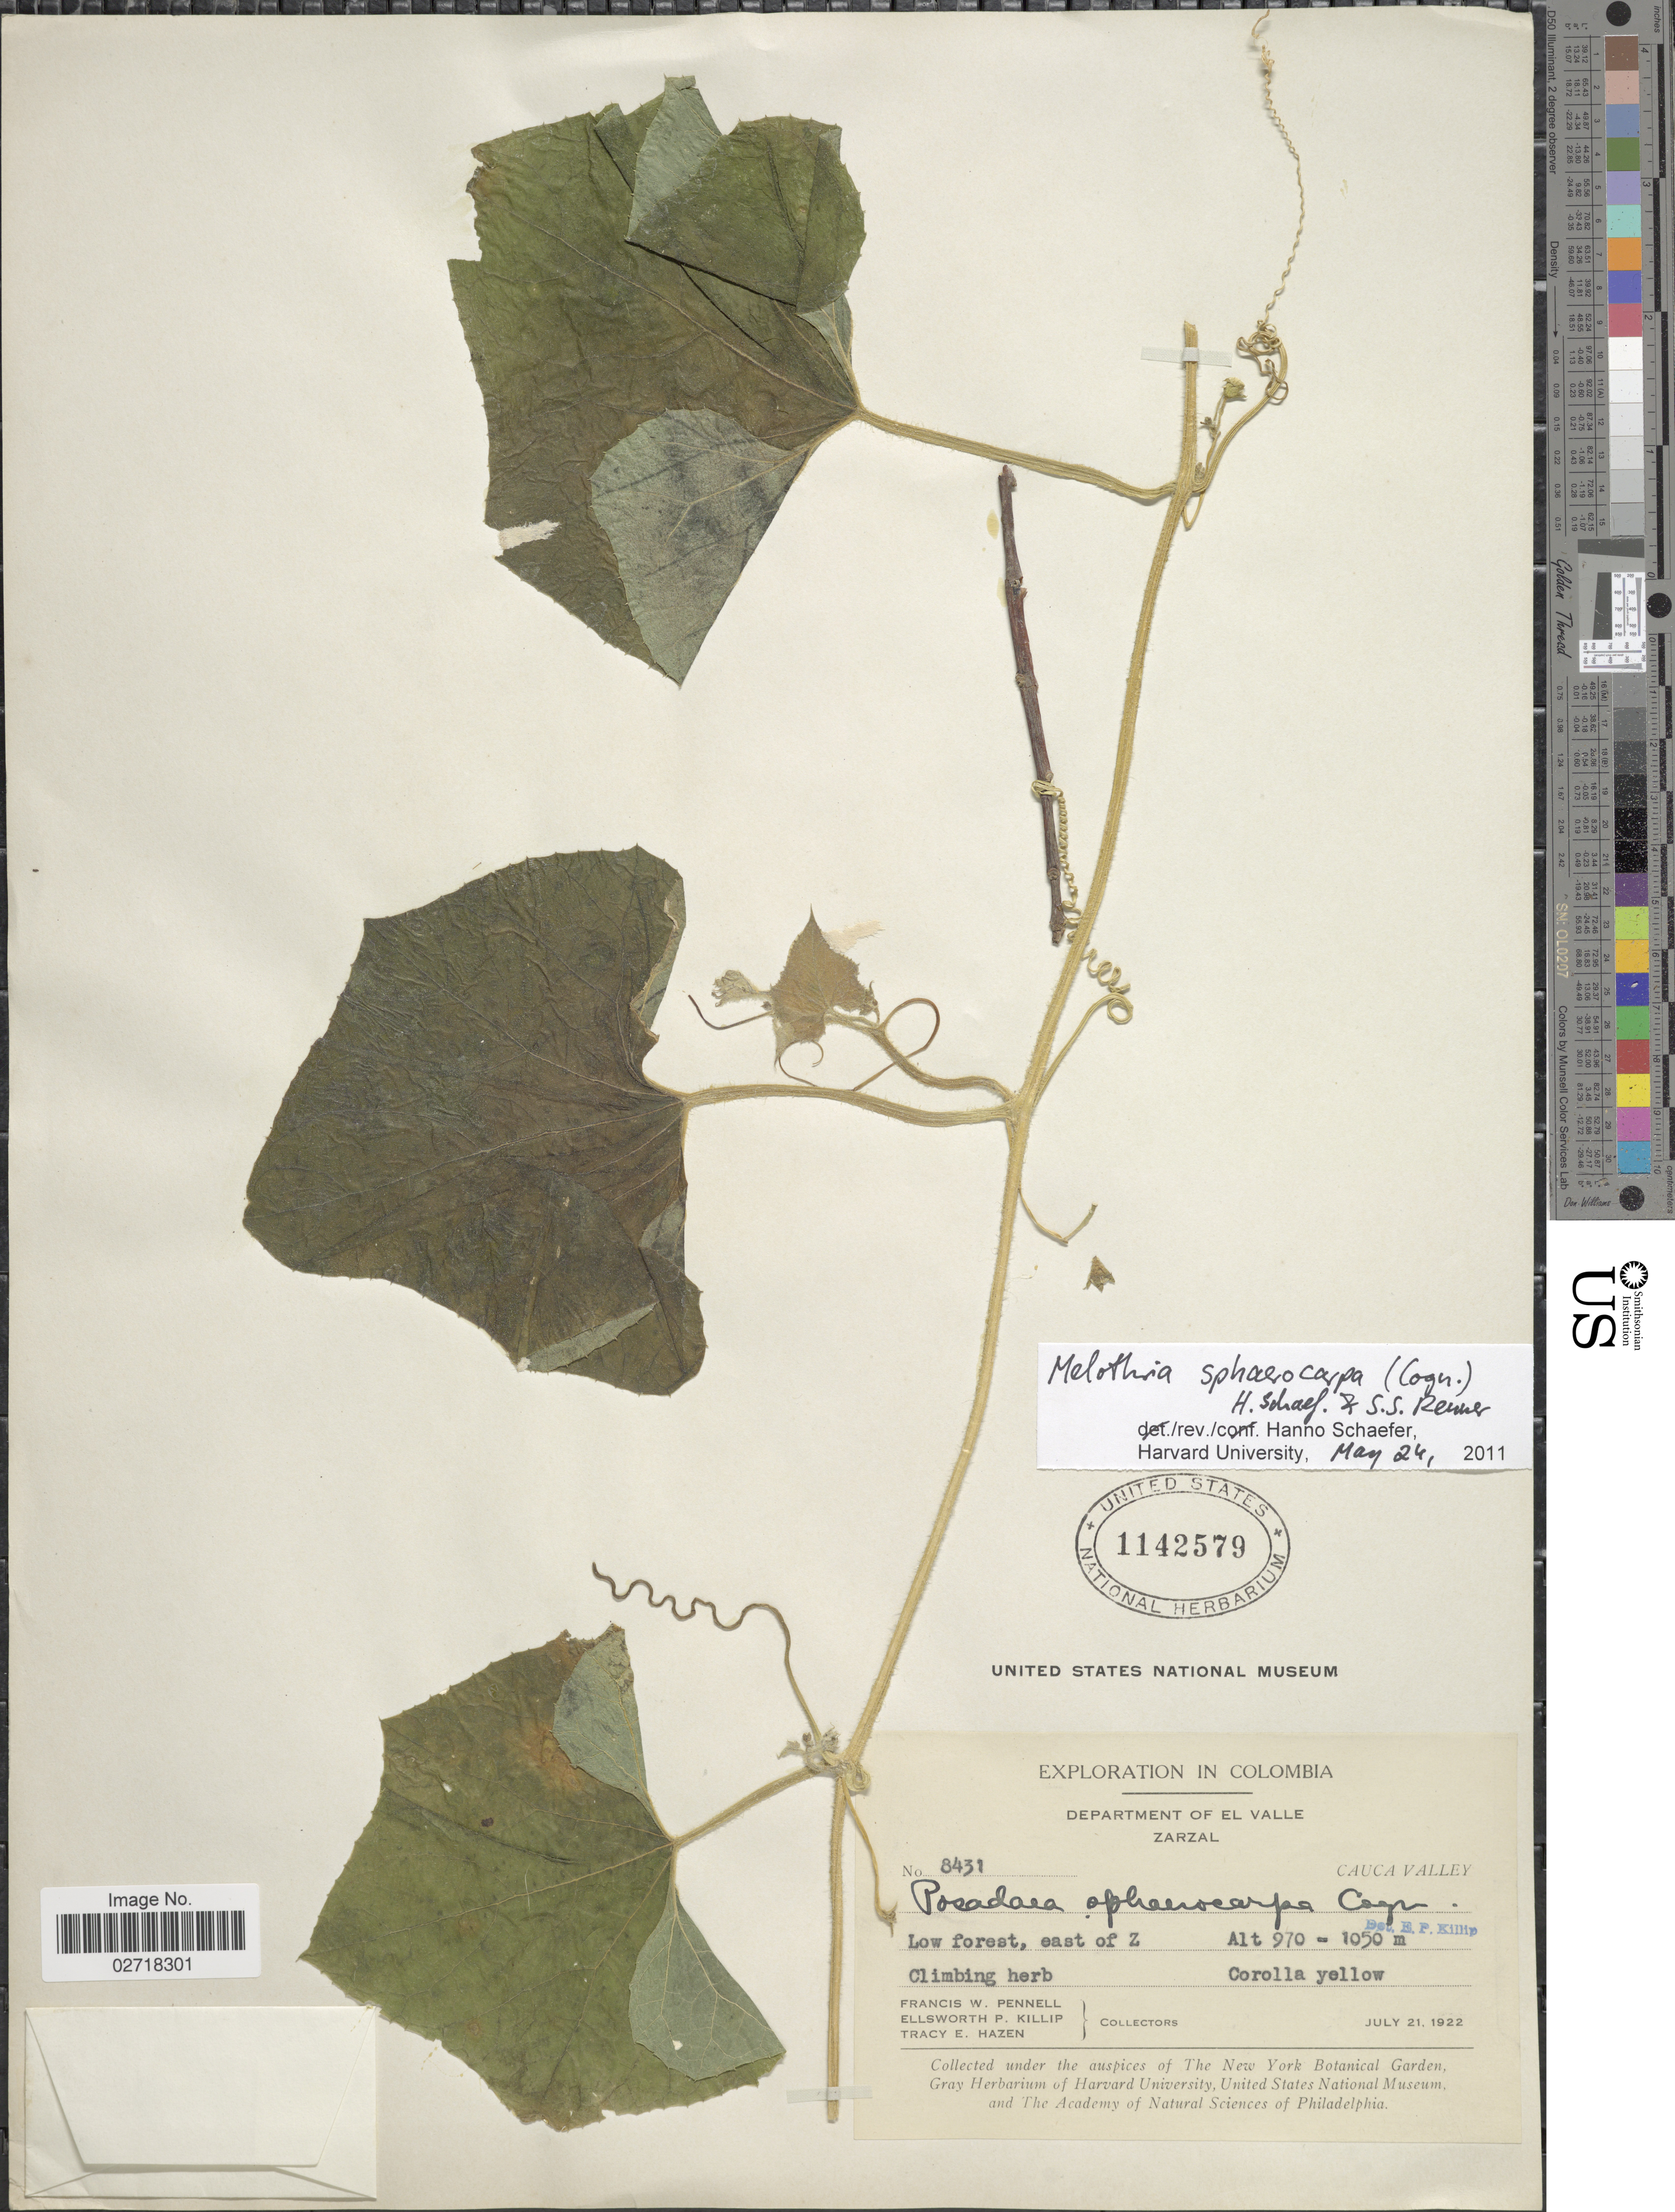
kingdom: Plantae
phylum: Tracheophyta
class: Magnoliopsida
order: Cucurbitales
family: Cucurbitaceae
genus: Melothria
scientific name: Melothria sphaerocarpa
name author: (Cogn.) H. Schaef. & S.S. Renner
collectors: F. W. Pennell, E. P. Killip & T. E. Hazen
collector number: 8431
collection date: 1922-07-21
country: Colombia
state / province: Valle del Cauca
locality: Deapartment of El Vale. Zarzal. Cauca Valley, east of Z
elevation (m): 970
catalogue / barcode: US 1142579